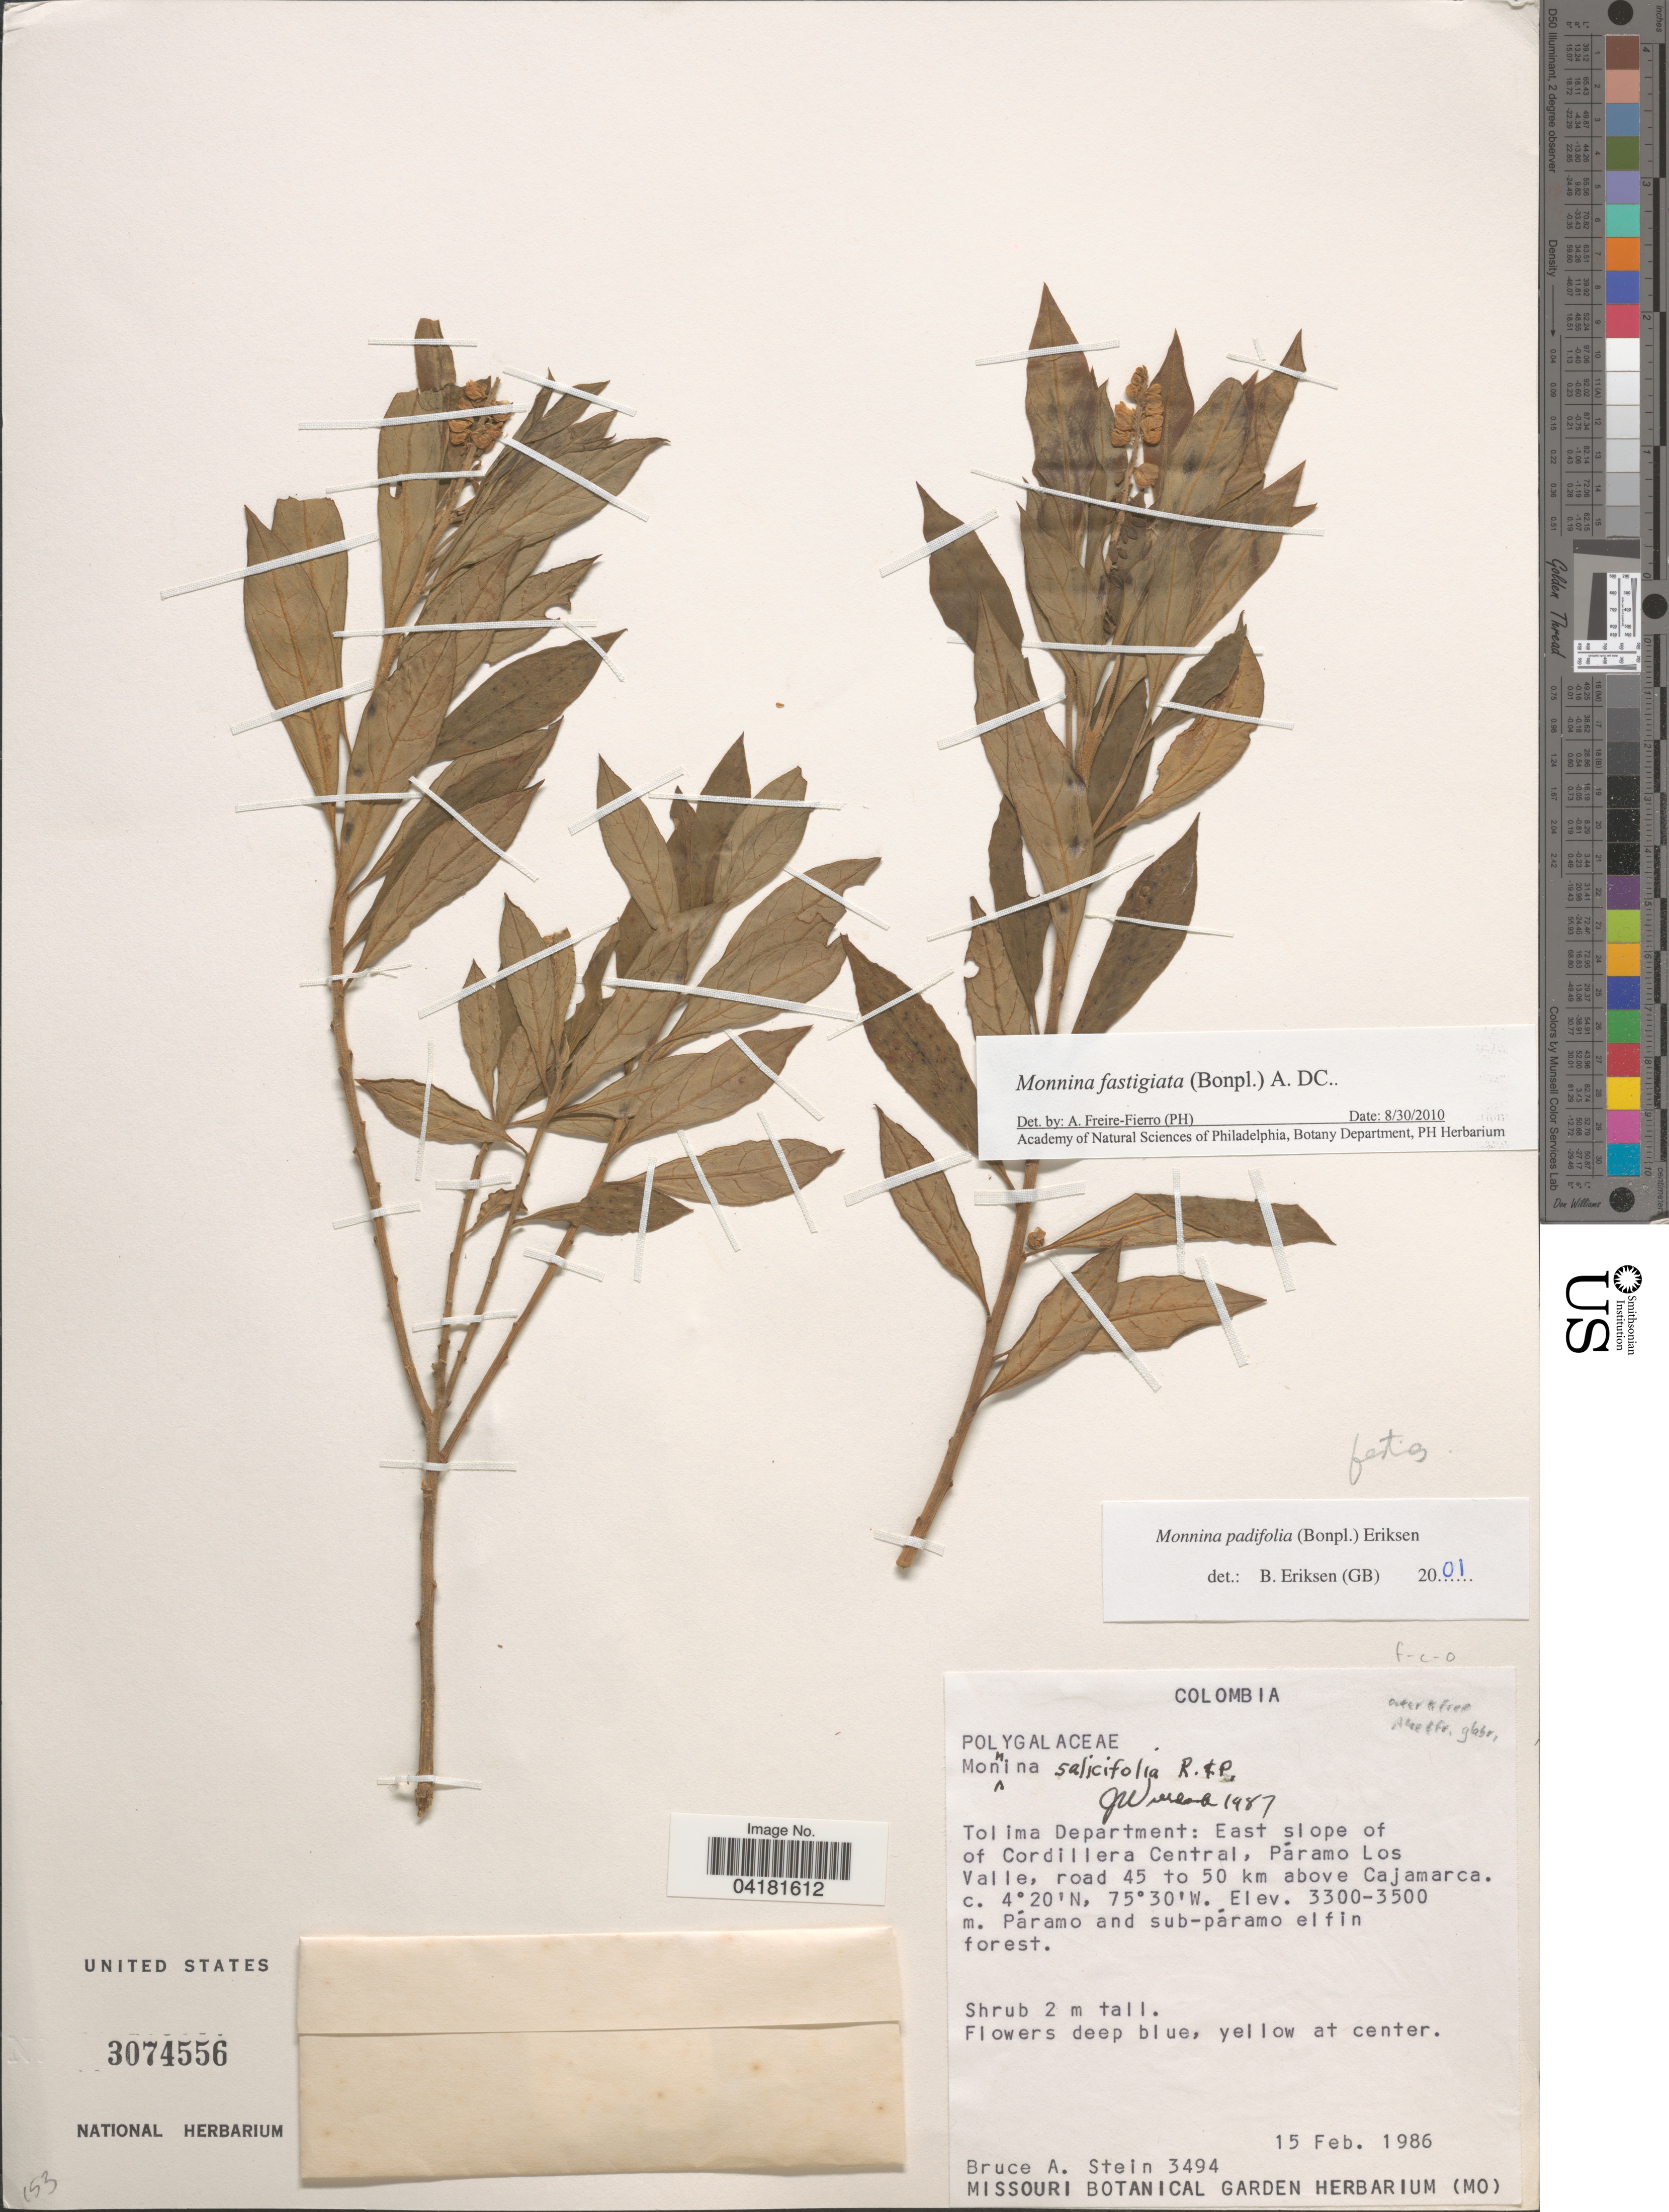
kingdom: Plantae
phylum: Tracheophyta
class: Magnoliopsida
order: Fabales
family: Polygalaceae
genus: Monnina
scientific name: Monnina fastigiata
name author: (Bonpl.) DC.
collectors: B. A. Stein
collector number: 3494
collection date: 1986-02-15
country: Colombia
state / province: Tolima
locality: Tolima Department: East slope of of Cordillera Central, Páramo Los Valle, road 45 to 50 km above Cajamarca.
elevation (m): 3300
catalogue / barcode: US 3074556